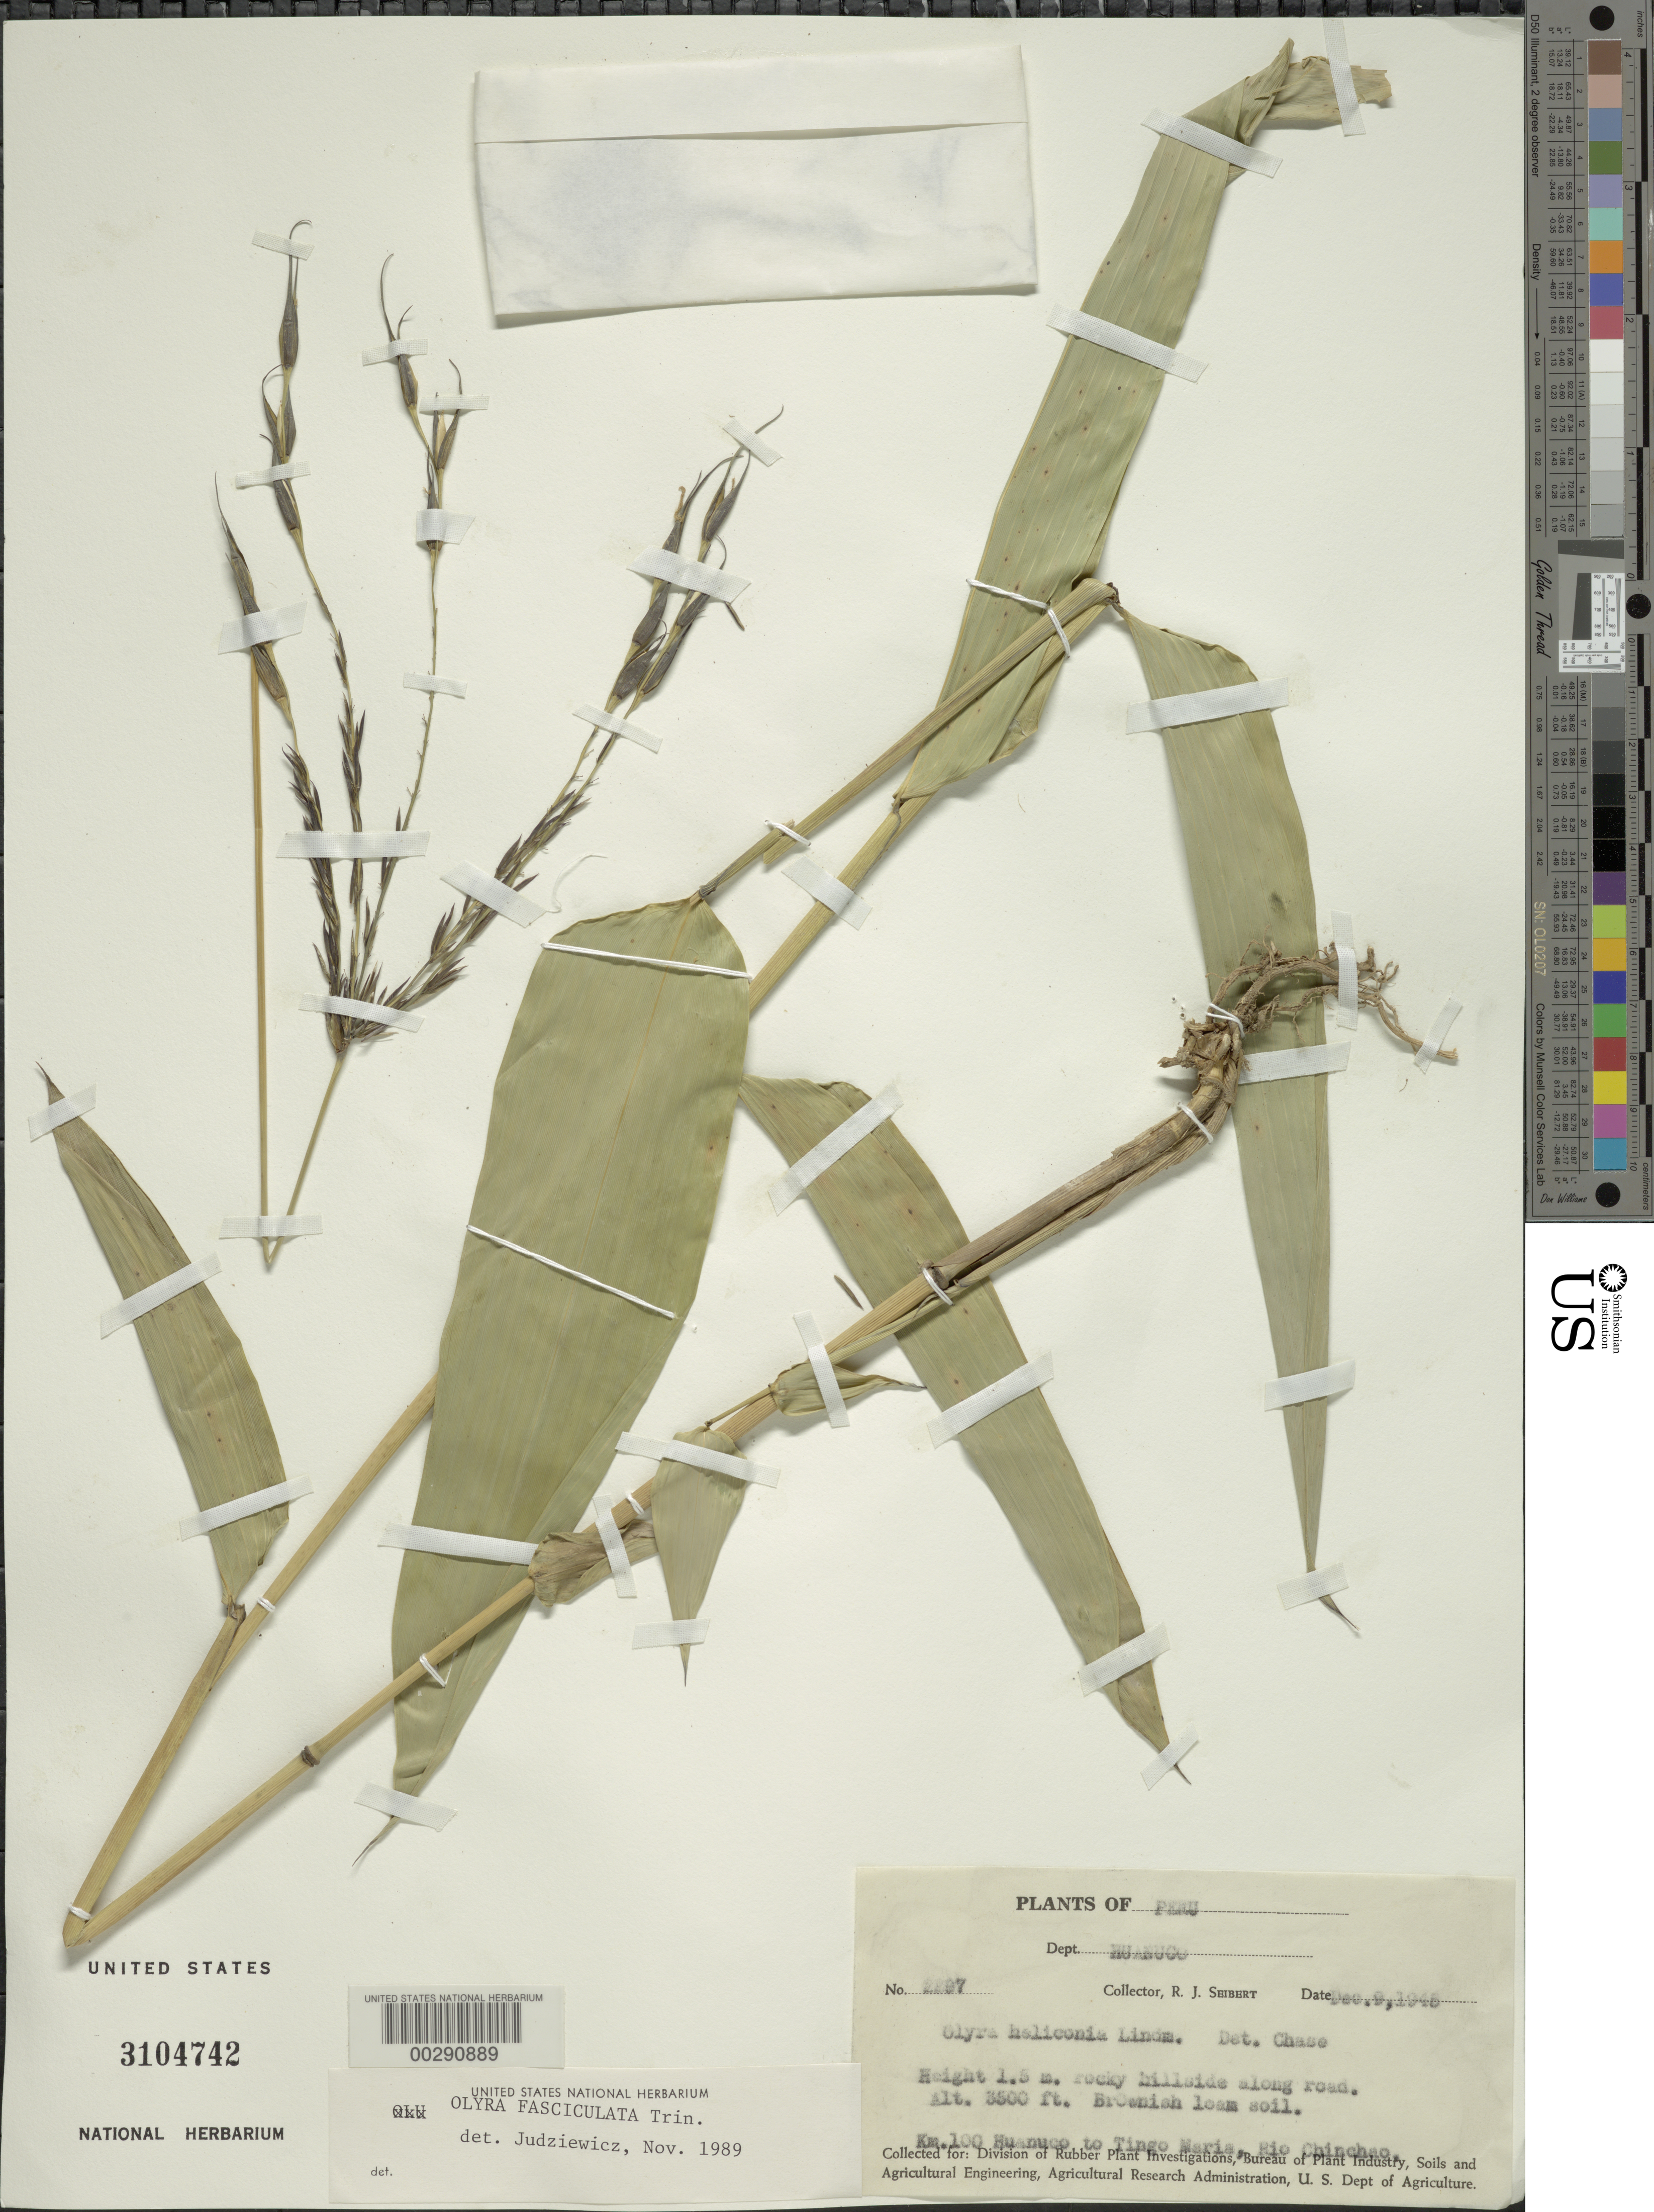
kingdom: Plantae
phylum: Tracheophyta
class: Liliopsida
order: Poales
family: Poaceae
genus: Olyra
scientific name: Olyra fasciculata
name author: Trin.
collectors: R. J. Seibert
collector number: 2297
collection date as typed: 09 Dec 1945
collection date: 1945-12-09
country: Peru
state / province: Huánuco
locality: Km 100, Huánuco to Tingo María, Río Chinchao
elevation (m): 1067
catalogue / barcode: US 3104742